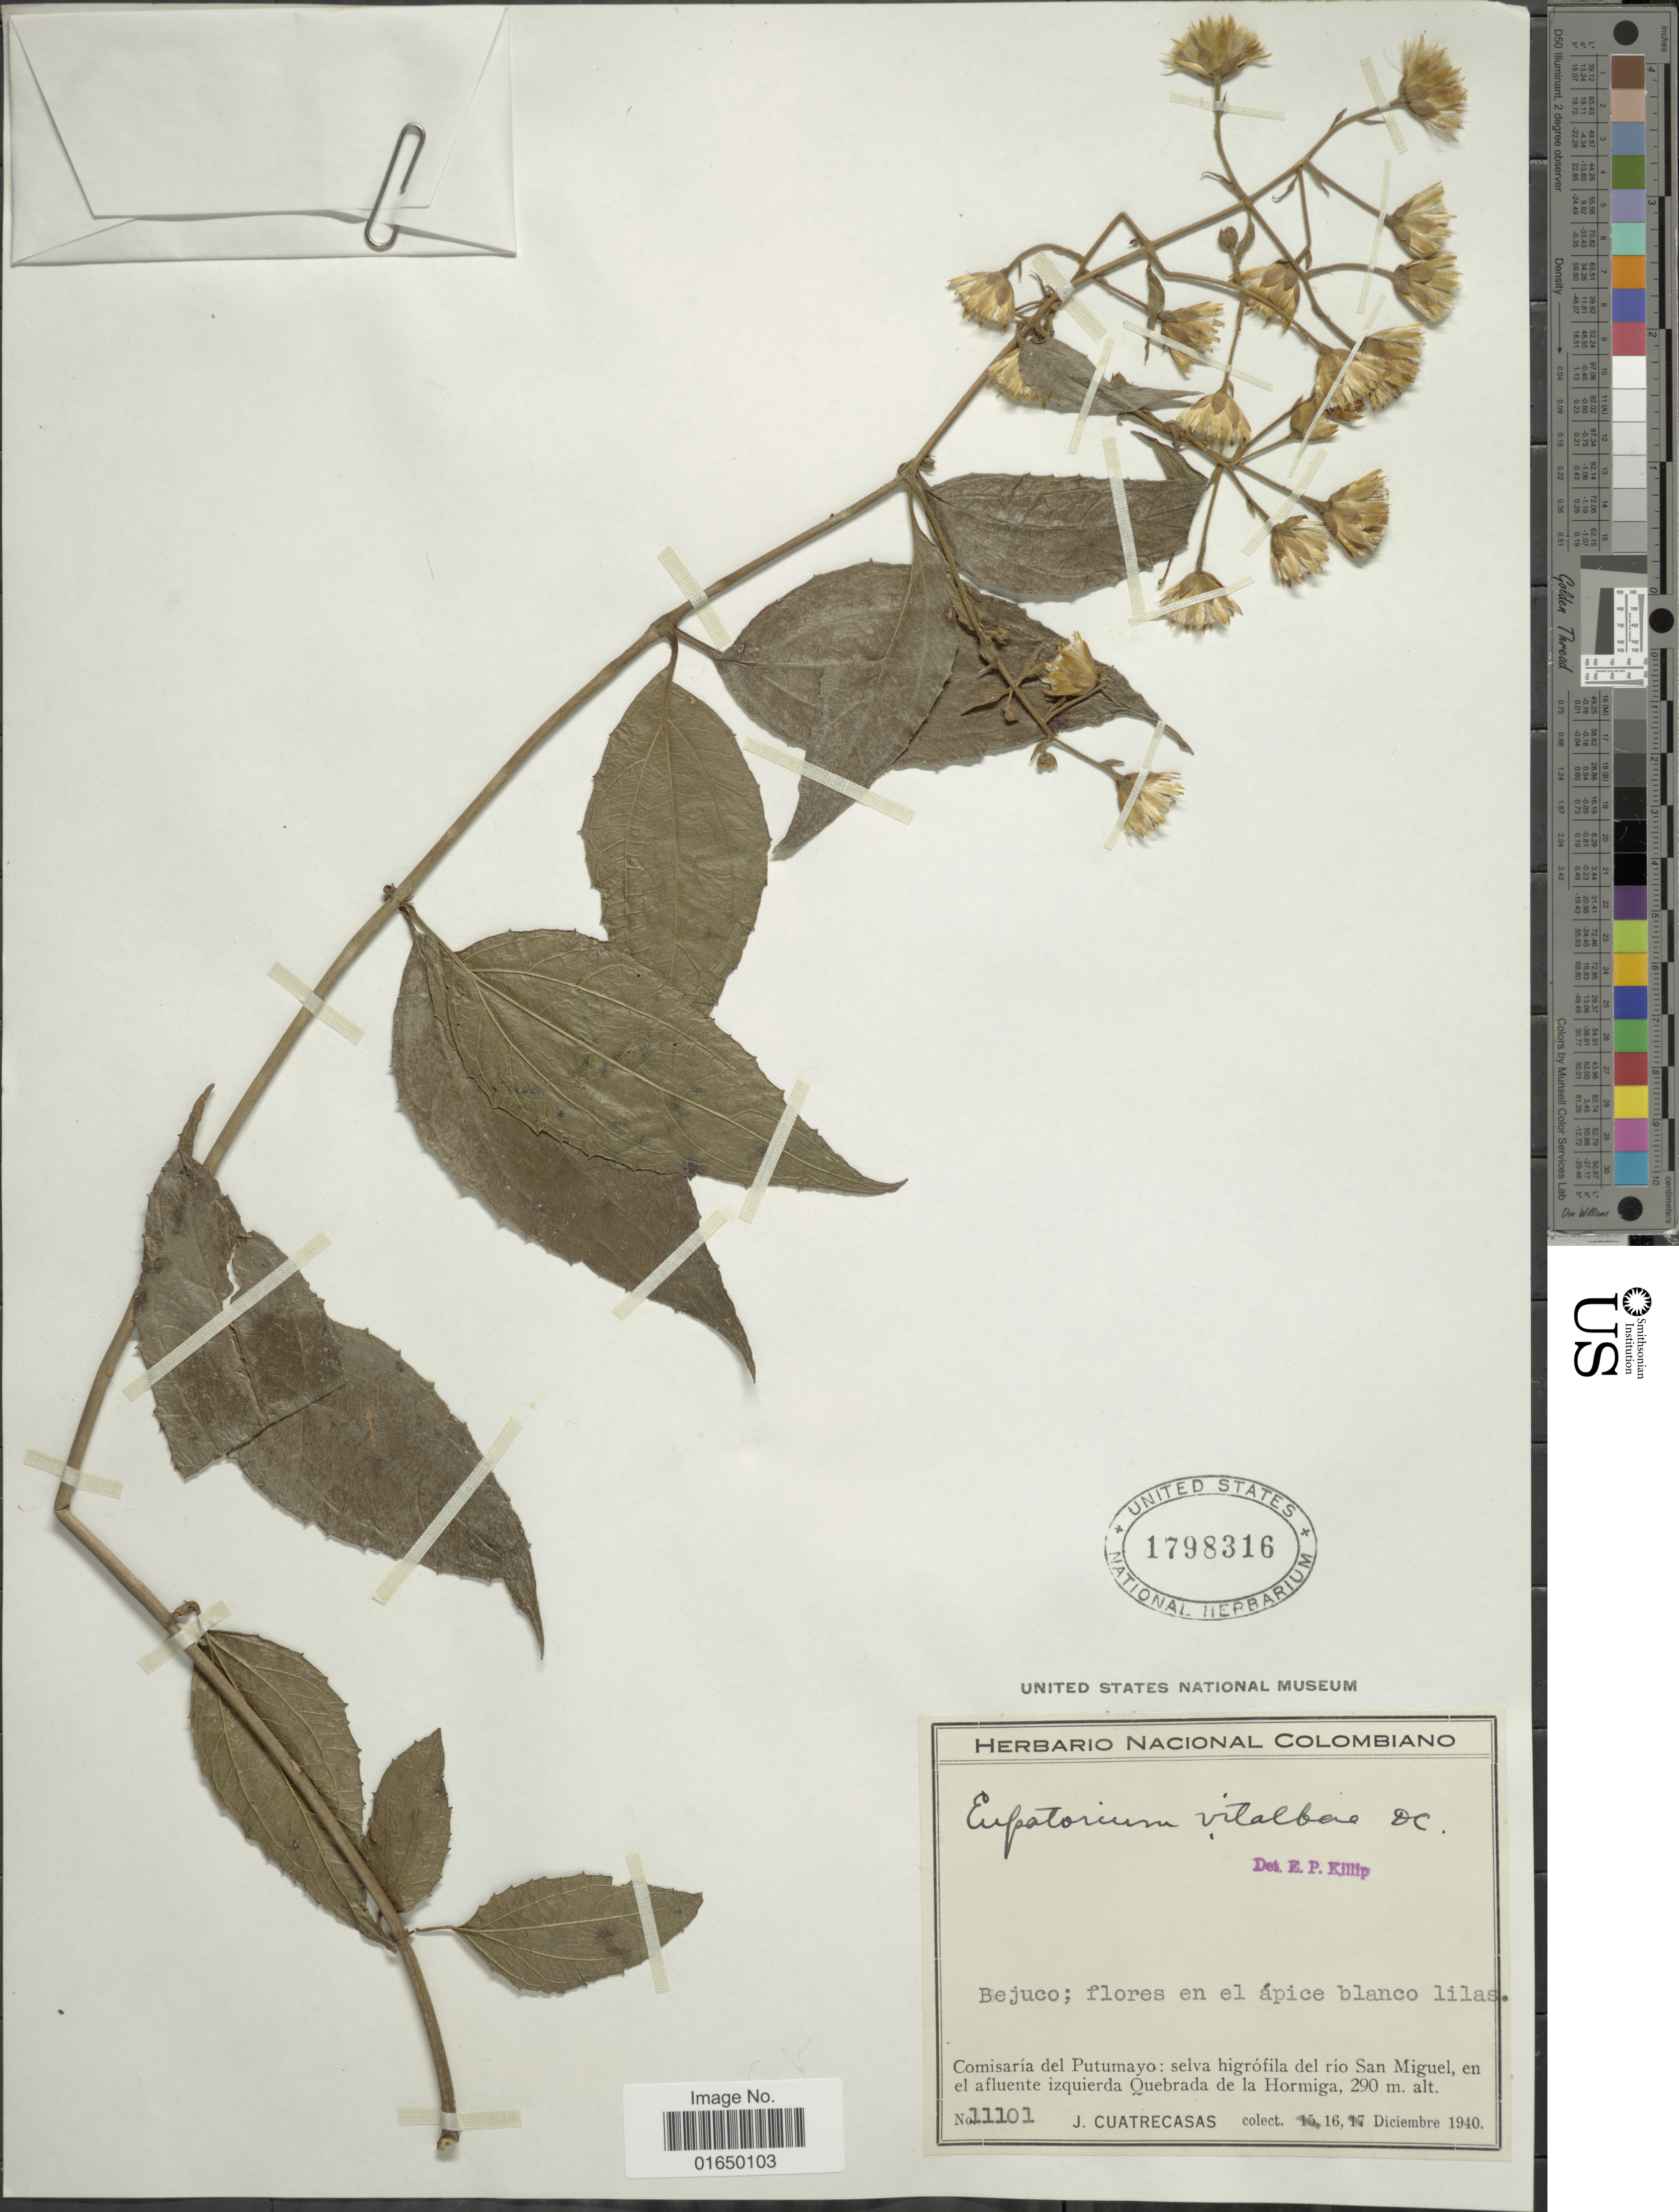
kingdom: Plantae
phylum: Tracheophyta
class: Magnoliopsida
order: Asterales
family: Asteraceae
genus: Heterocondylus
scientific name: Heterocondylus vitalbae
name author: (DC.) R.M. King & H. Rob.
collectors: J. Cuatrecasas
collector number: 11101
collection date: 1940-12-16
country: Colombia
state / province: Putumayo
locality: Comisaria del Putumayo: selva higrófila del río San Miguel, en el afluente izquierd Quebrada de la Hormiga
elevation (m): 290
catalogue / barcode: US 1798316